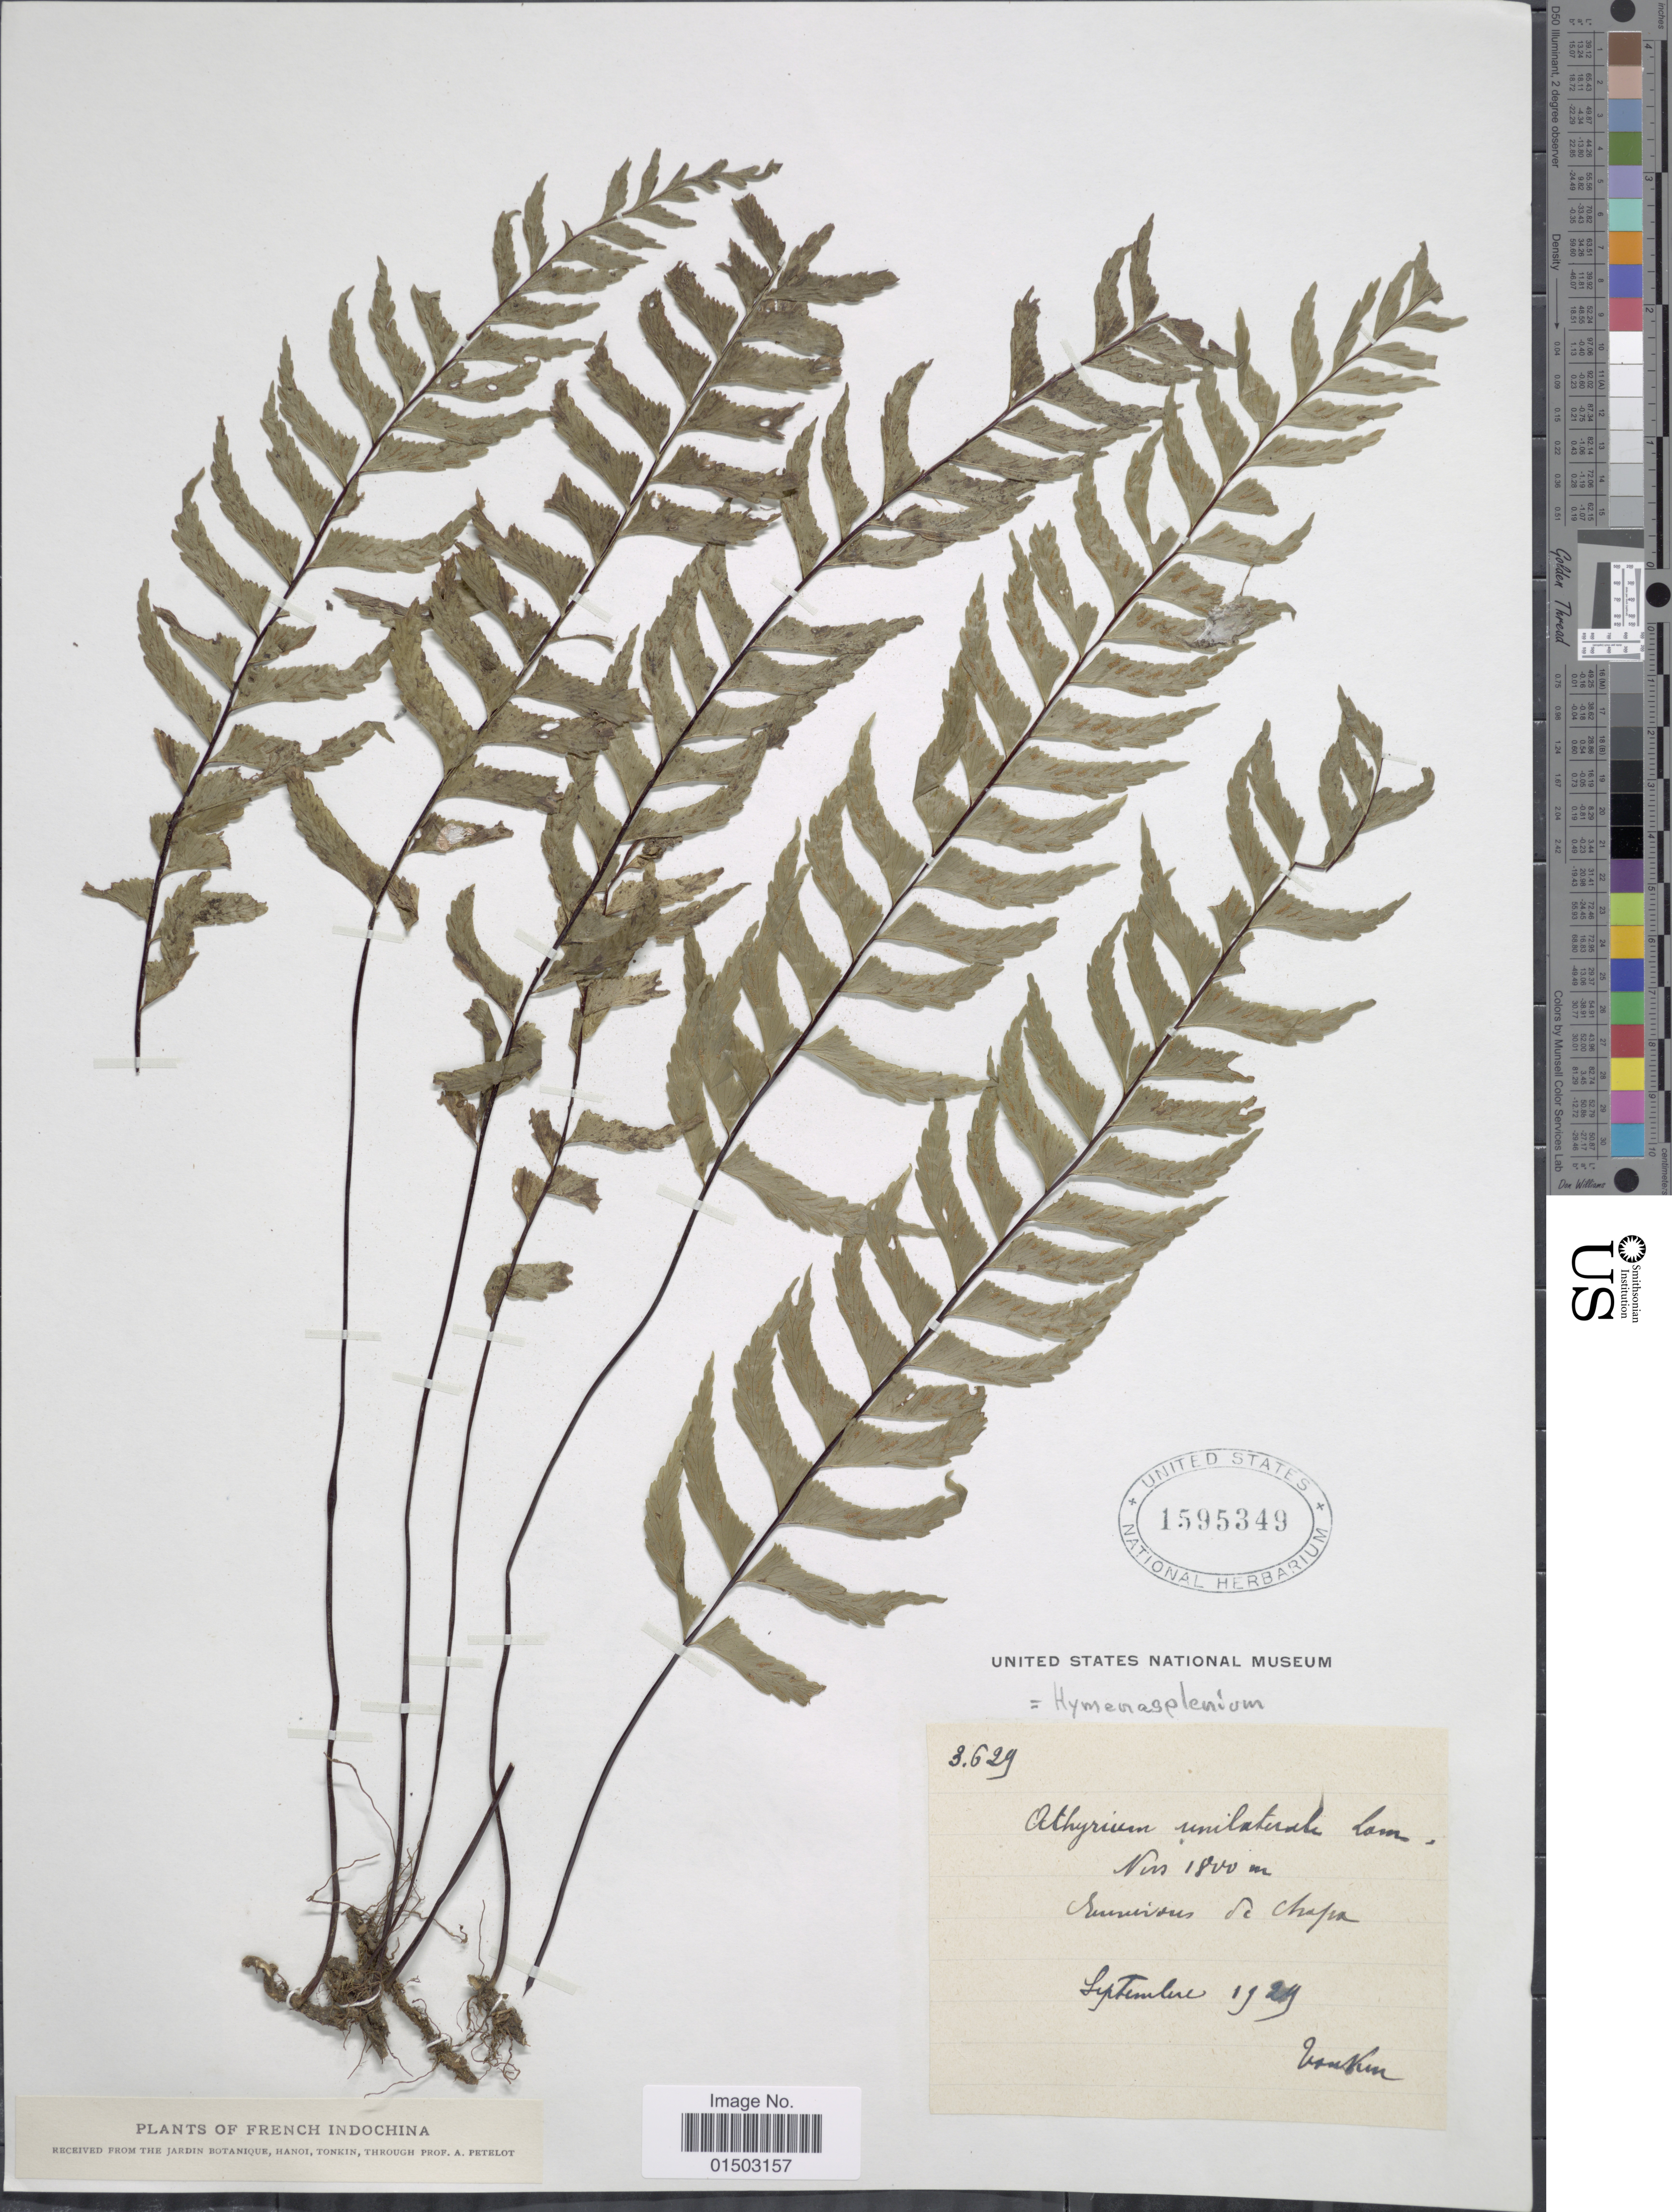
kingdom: Plantae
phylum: Tracheophyta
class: Polypodiopsida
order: Polypodiales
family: Aspleniaceae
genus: Hymenasplenium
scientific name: Hymenasplenium unilaterale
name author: (Lam.) Hayata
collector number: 3629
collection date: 1929-09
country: Vietnam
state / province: Lao Cai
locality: Environs de Chapa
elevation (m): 1800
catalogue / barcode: US 1595349